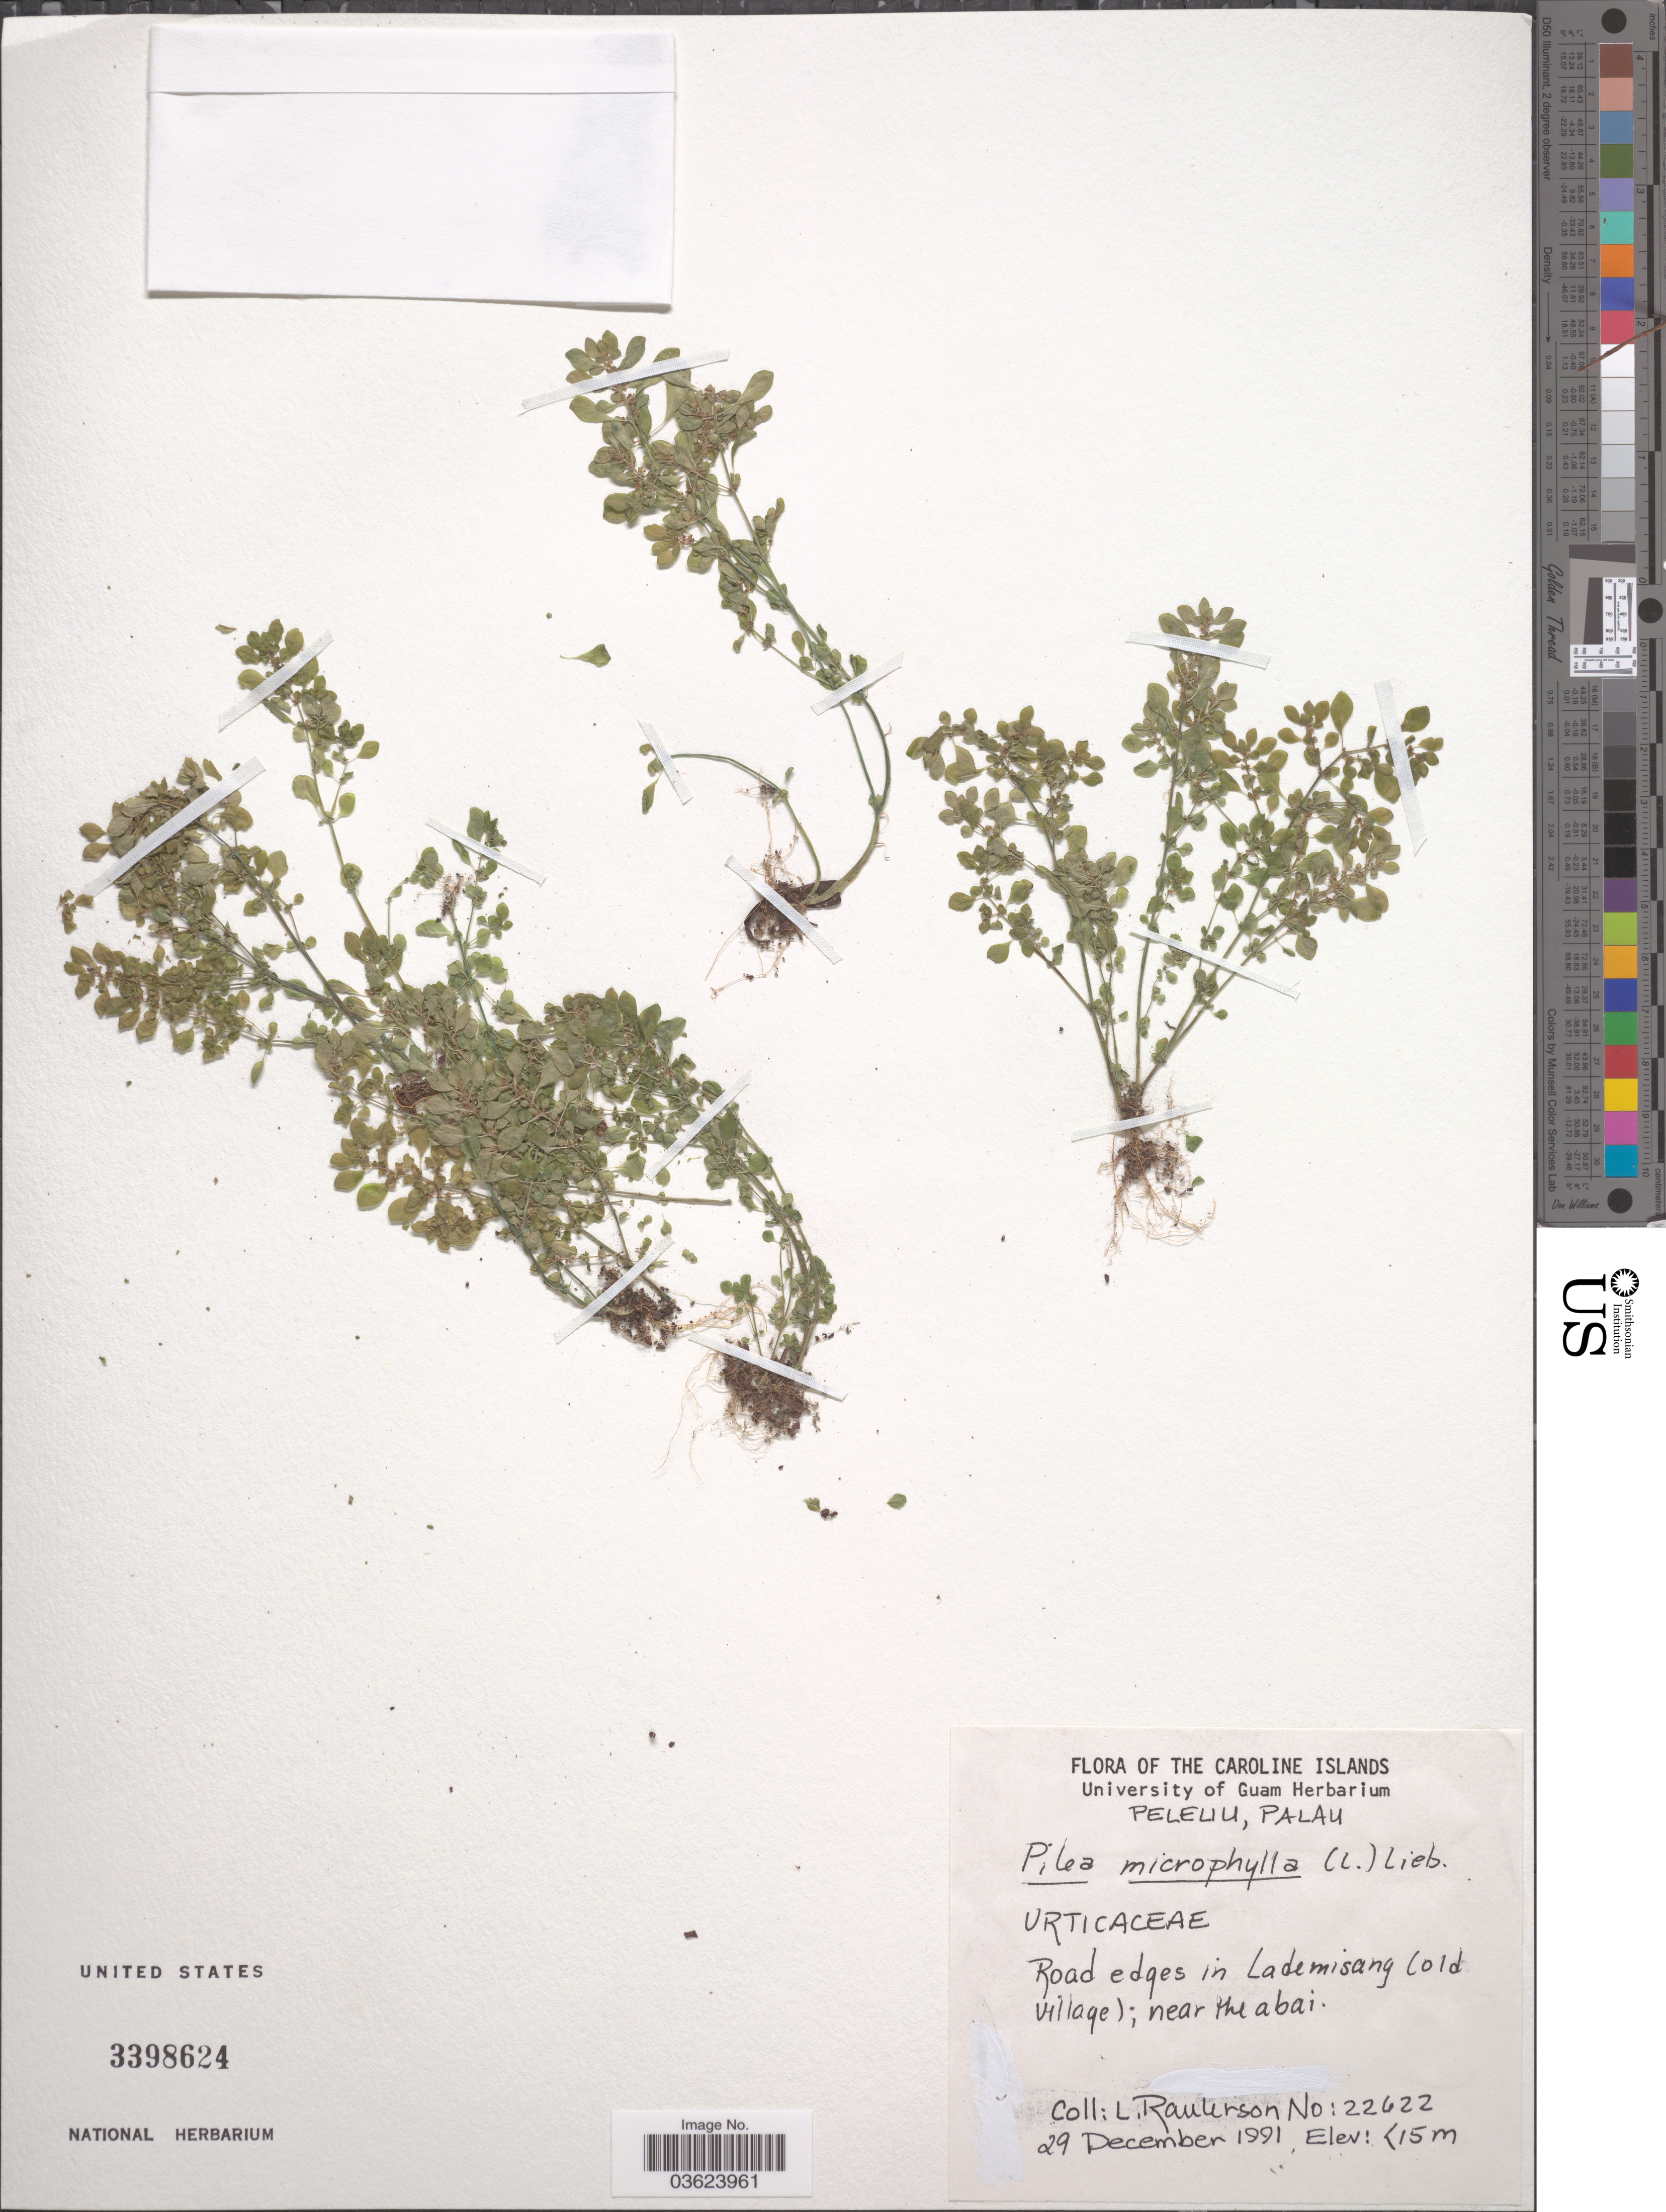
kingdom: Plantae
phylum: Tracheophyta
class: Magnoliopsida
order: Rosales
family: Urticaceae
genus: Pilea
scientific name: Pilea microphylla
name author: (L.) Liebm.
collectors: L. Raulerson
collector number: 22622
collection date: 1991-12-29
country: Palau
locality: The Caroline Islands. Peleliu, Palau. Road edges in Lademisang (old village); near the abai.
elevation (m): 15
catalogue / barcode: US 3398624